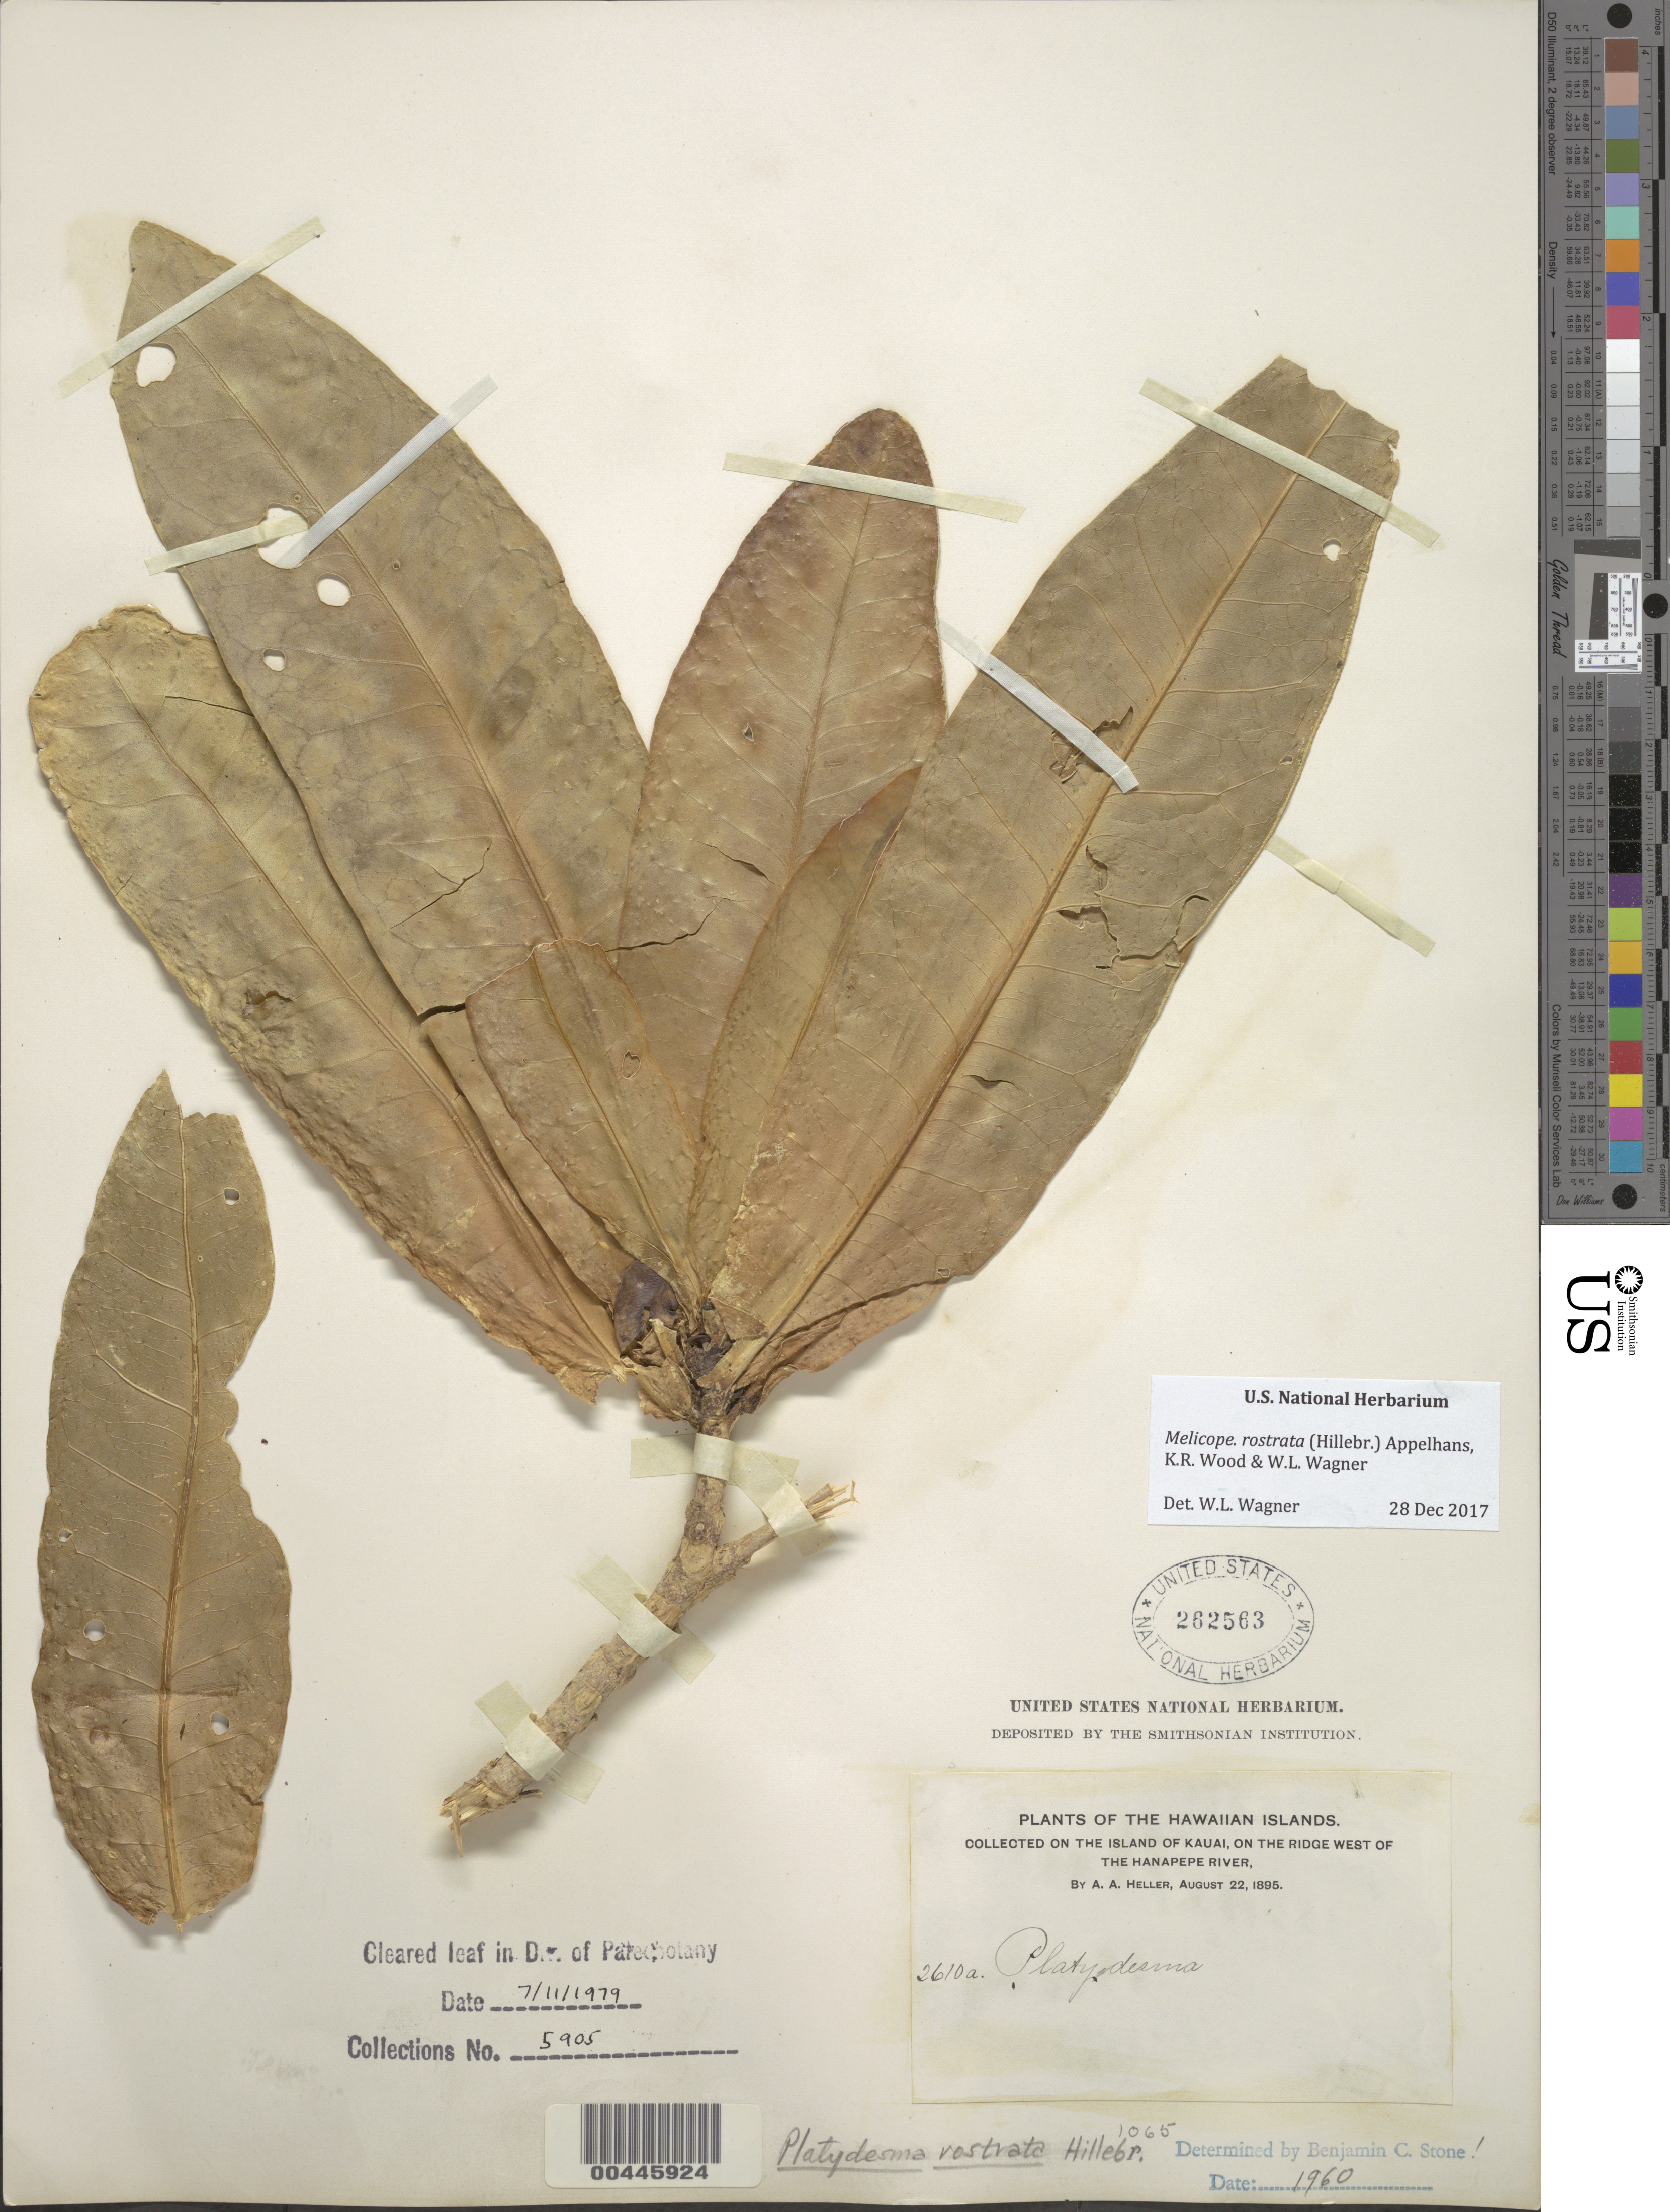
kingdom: Plantae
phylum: Tracheophyta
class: Magnoliopsida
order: Sapindales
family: Rutaceae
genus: Melicope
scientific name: Melicope rostrata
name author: (Hillebr.) Appelhans et al.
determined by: Wagner, W. L., (BOT), Smithsonian Institution - National Museum of Natural History (UNITED STATES)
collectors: A. A. Heller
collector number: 2610a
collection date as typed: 22 Aug 1895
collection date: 1895-08-22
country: United States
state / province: Hawaii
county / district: Kauai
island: Kaua'i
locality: On the ridge W of the Hanapepe River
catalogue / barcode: US 262563